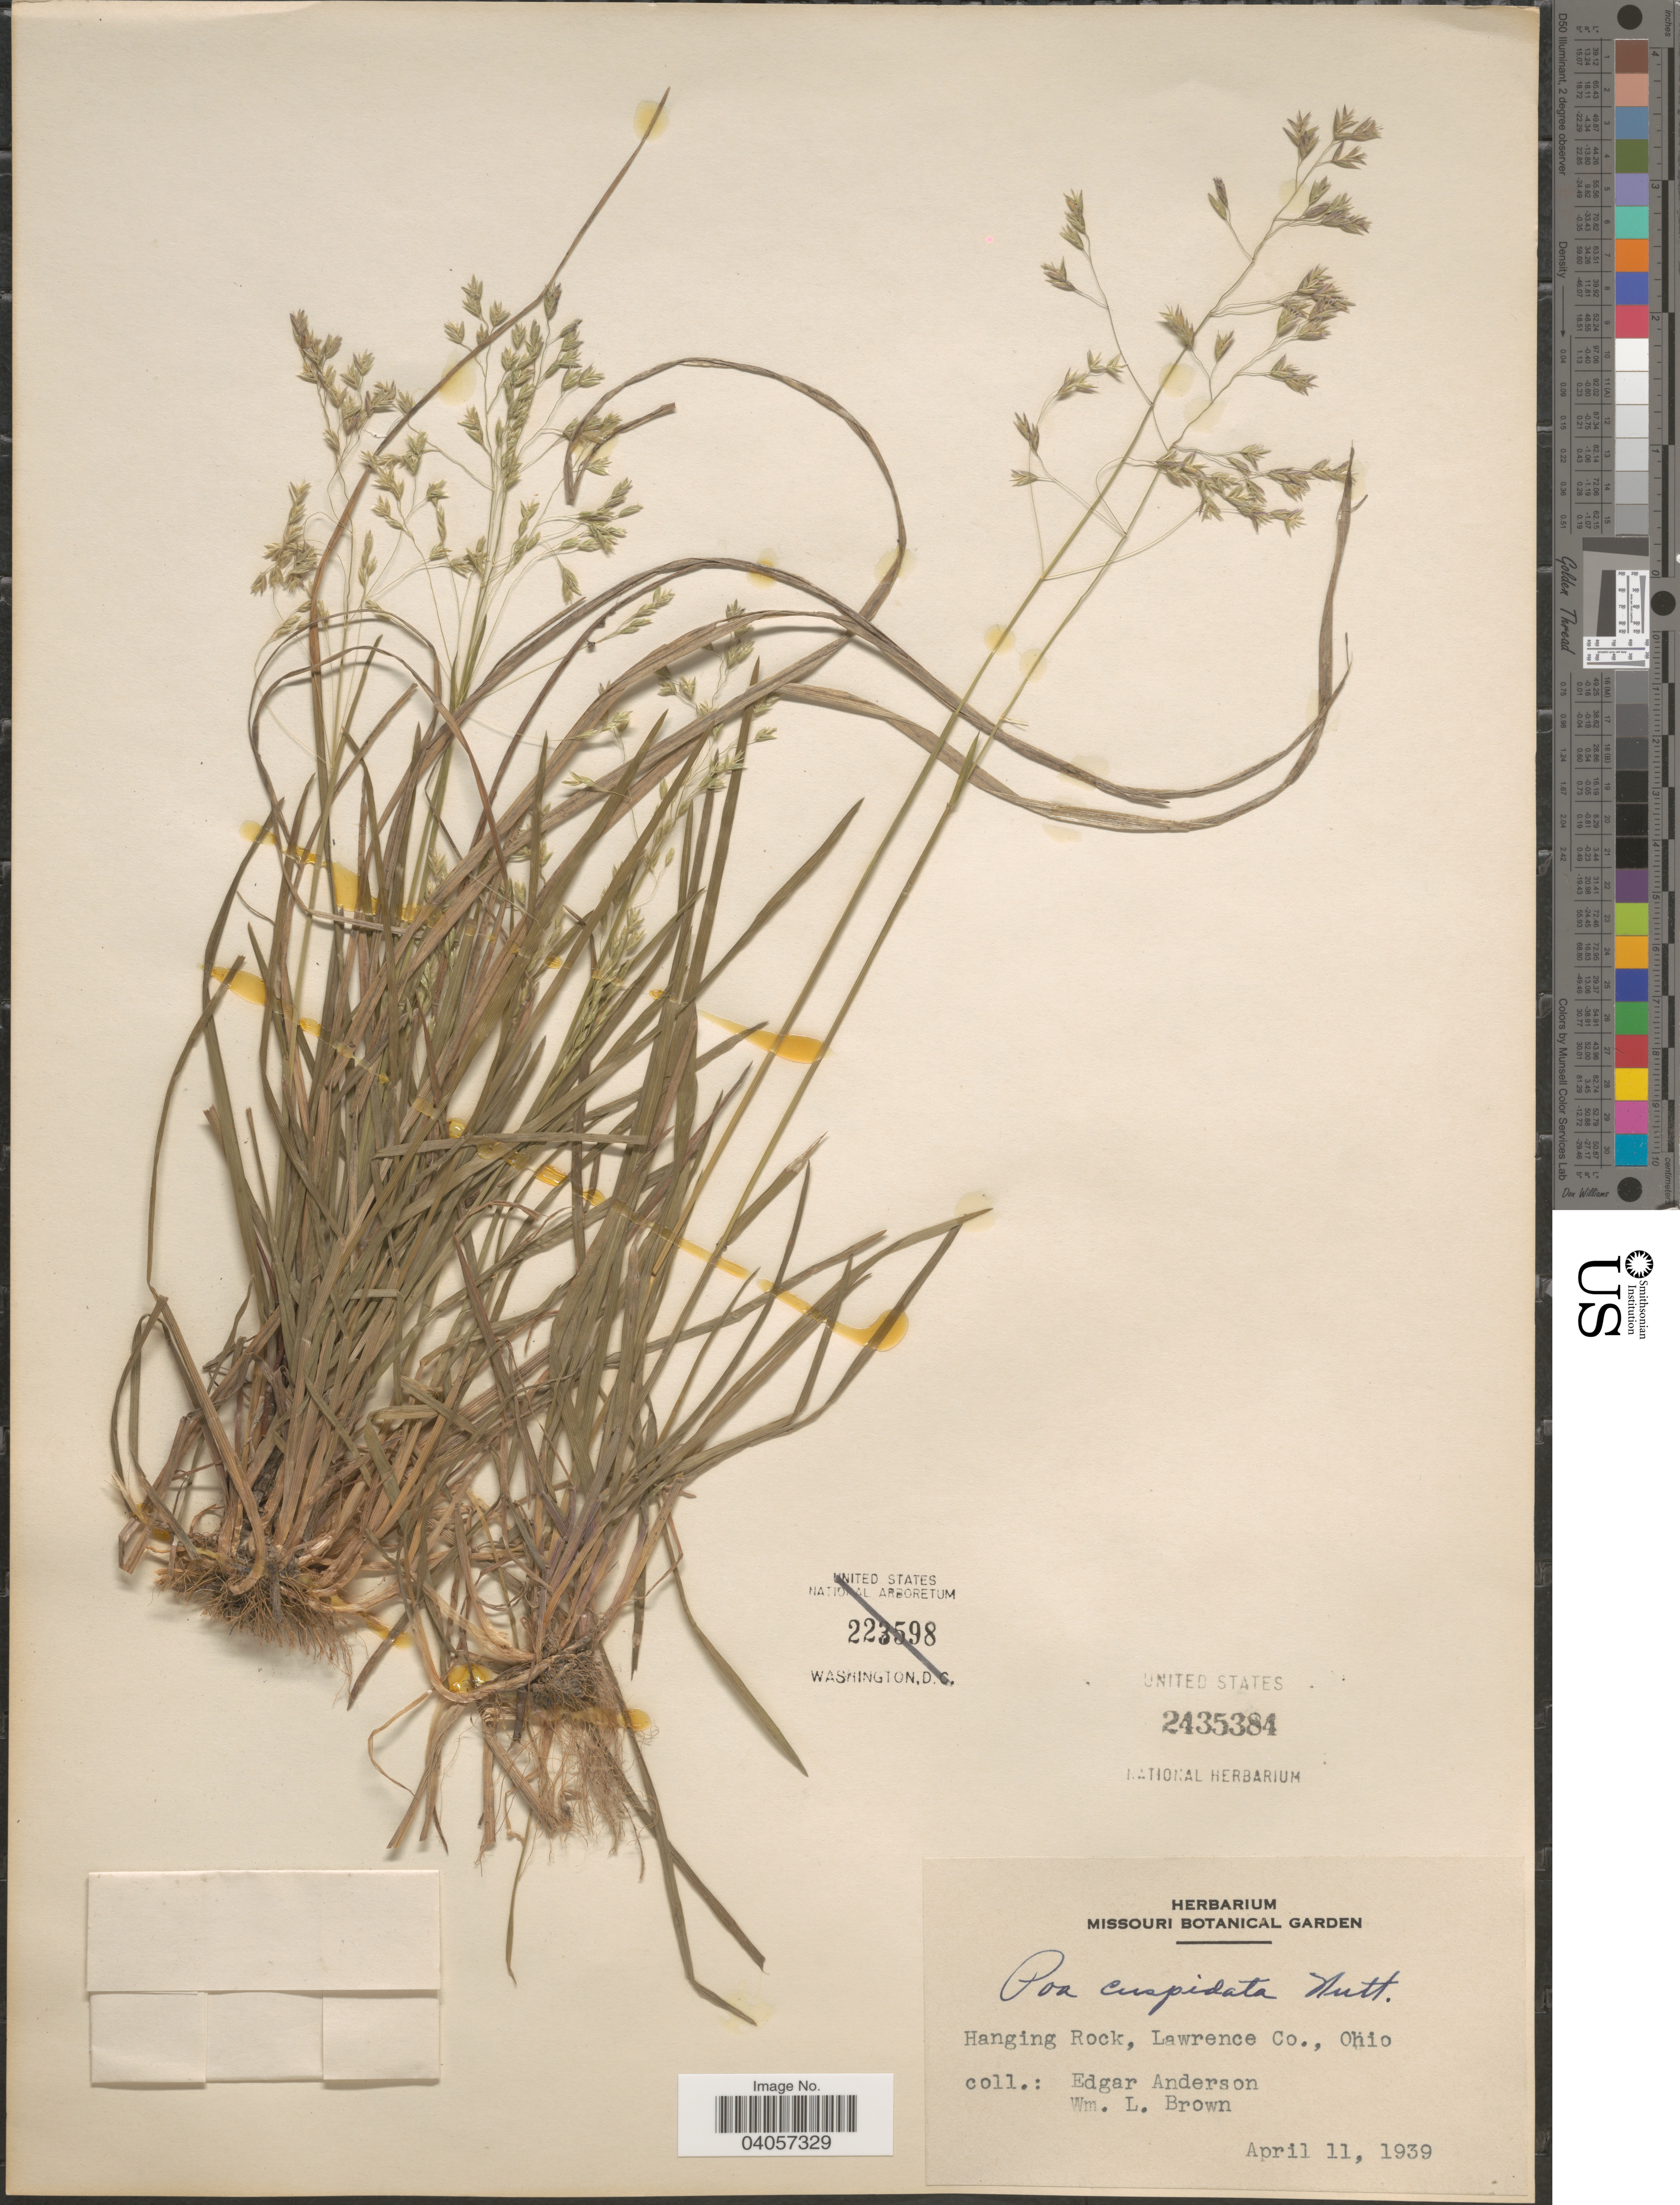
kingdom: Plantae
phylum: Tracheophyta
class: Liliopsida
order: Poales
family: Poaceae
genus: Poa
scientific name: Poa cuspidata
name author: Nutt.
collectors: E. S. Anderson & W. L. Brown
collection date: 1939-04-11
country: United States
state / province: Ohio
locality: Hanging Rock, Lawrence Co.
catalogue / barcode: US 2435384